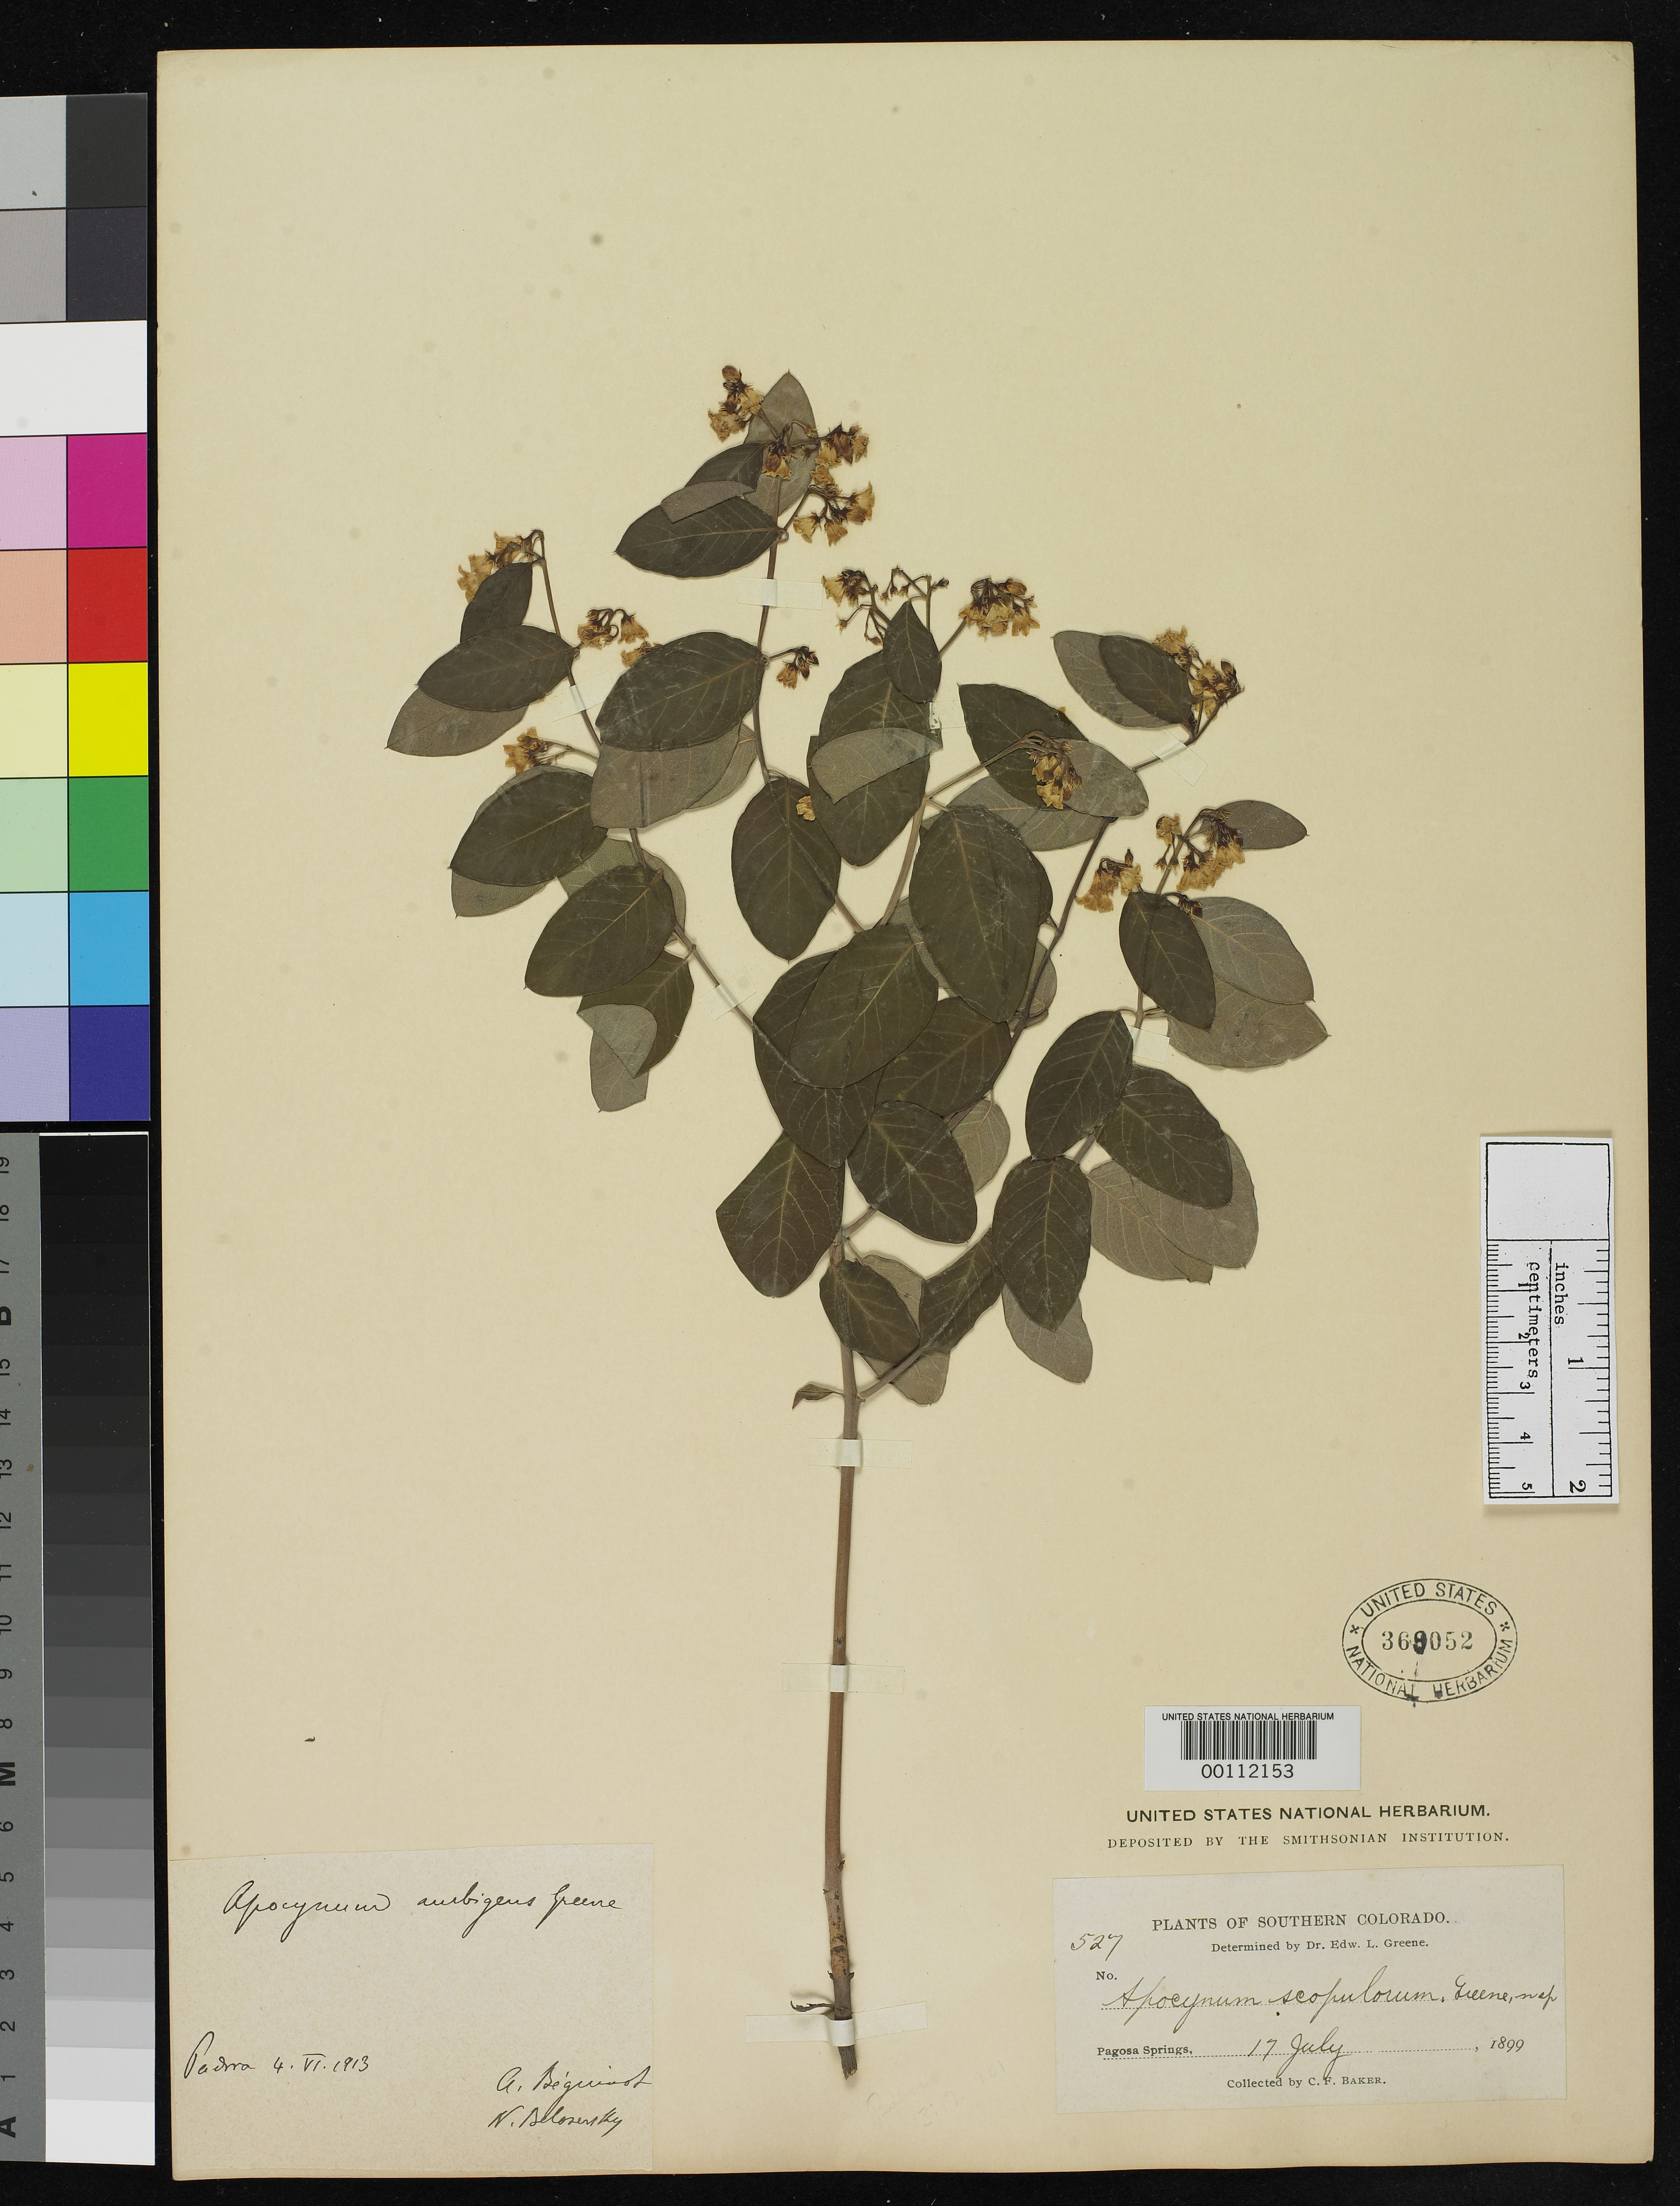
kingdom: Plantae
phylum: Tracheophyta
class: Magnoliopsida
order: Gentianales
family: Apocynaceae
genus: Apocynum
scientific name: Apocynum scopulorum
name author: Greene in Rydb.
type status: Type Collection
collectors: C. F. Baker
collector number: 527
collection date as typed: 17 Jul 1899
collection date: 1899-07-17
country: United States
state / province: Colorado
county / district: Archuleta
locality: Pagosa Springs.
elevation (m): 1524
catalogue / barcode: US 369052